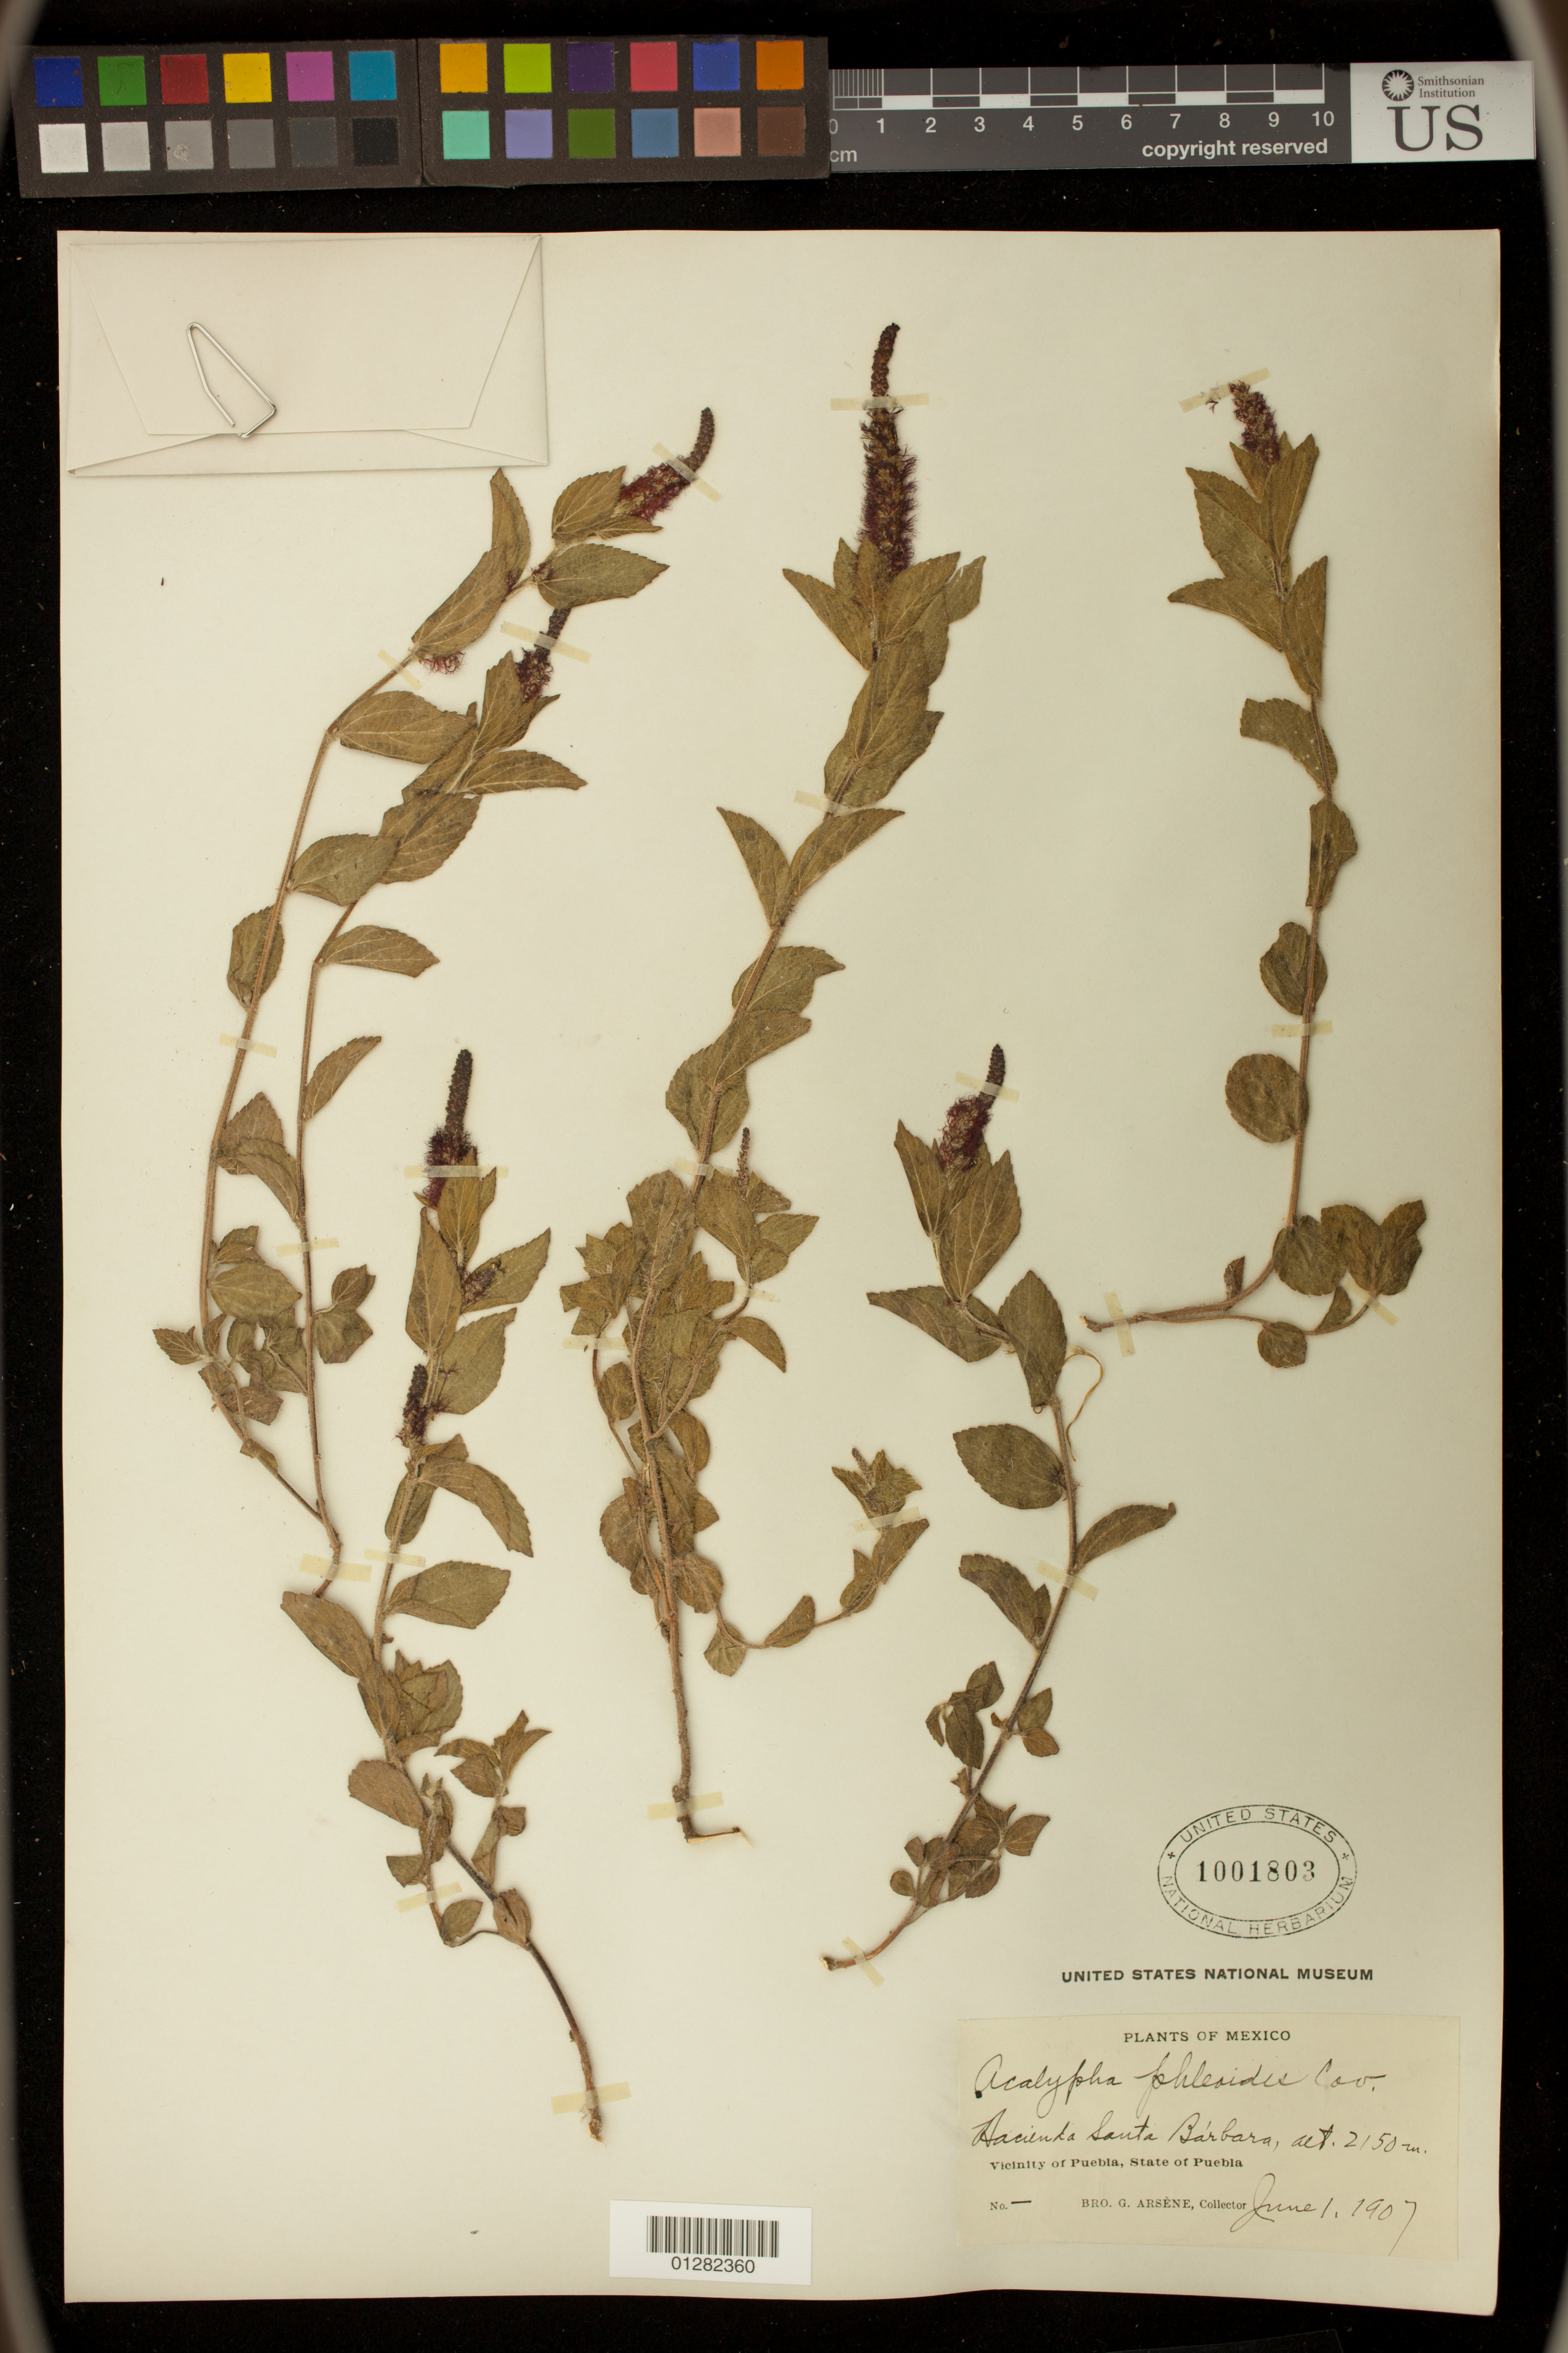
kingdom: Plantae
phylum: Tracheophyta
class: Magnoliopsida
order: Malpighiales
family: Euphorbiaceae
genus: Acalypha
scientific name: Acalypha phleoides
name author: Cav.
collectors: Bro. G. Arsène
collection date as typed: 1 Jun 1907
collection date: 1907-06-01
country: Mexico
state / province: Puebla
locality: Vicinity of Puebla.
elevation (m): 2150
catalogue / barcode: US 1001803